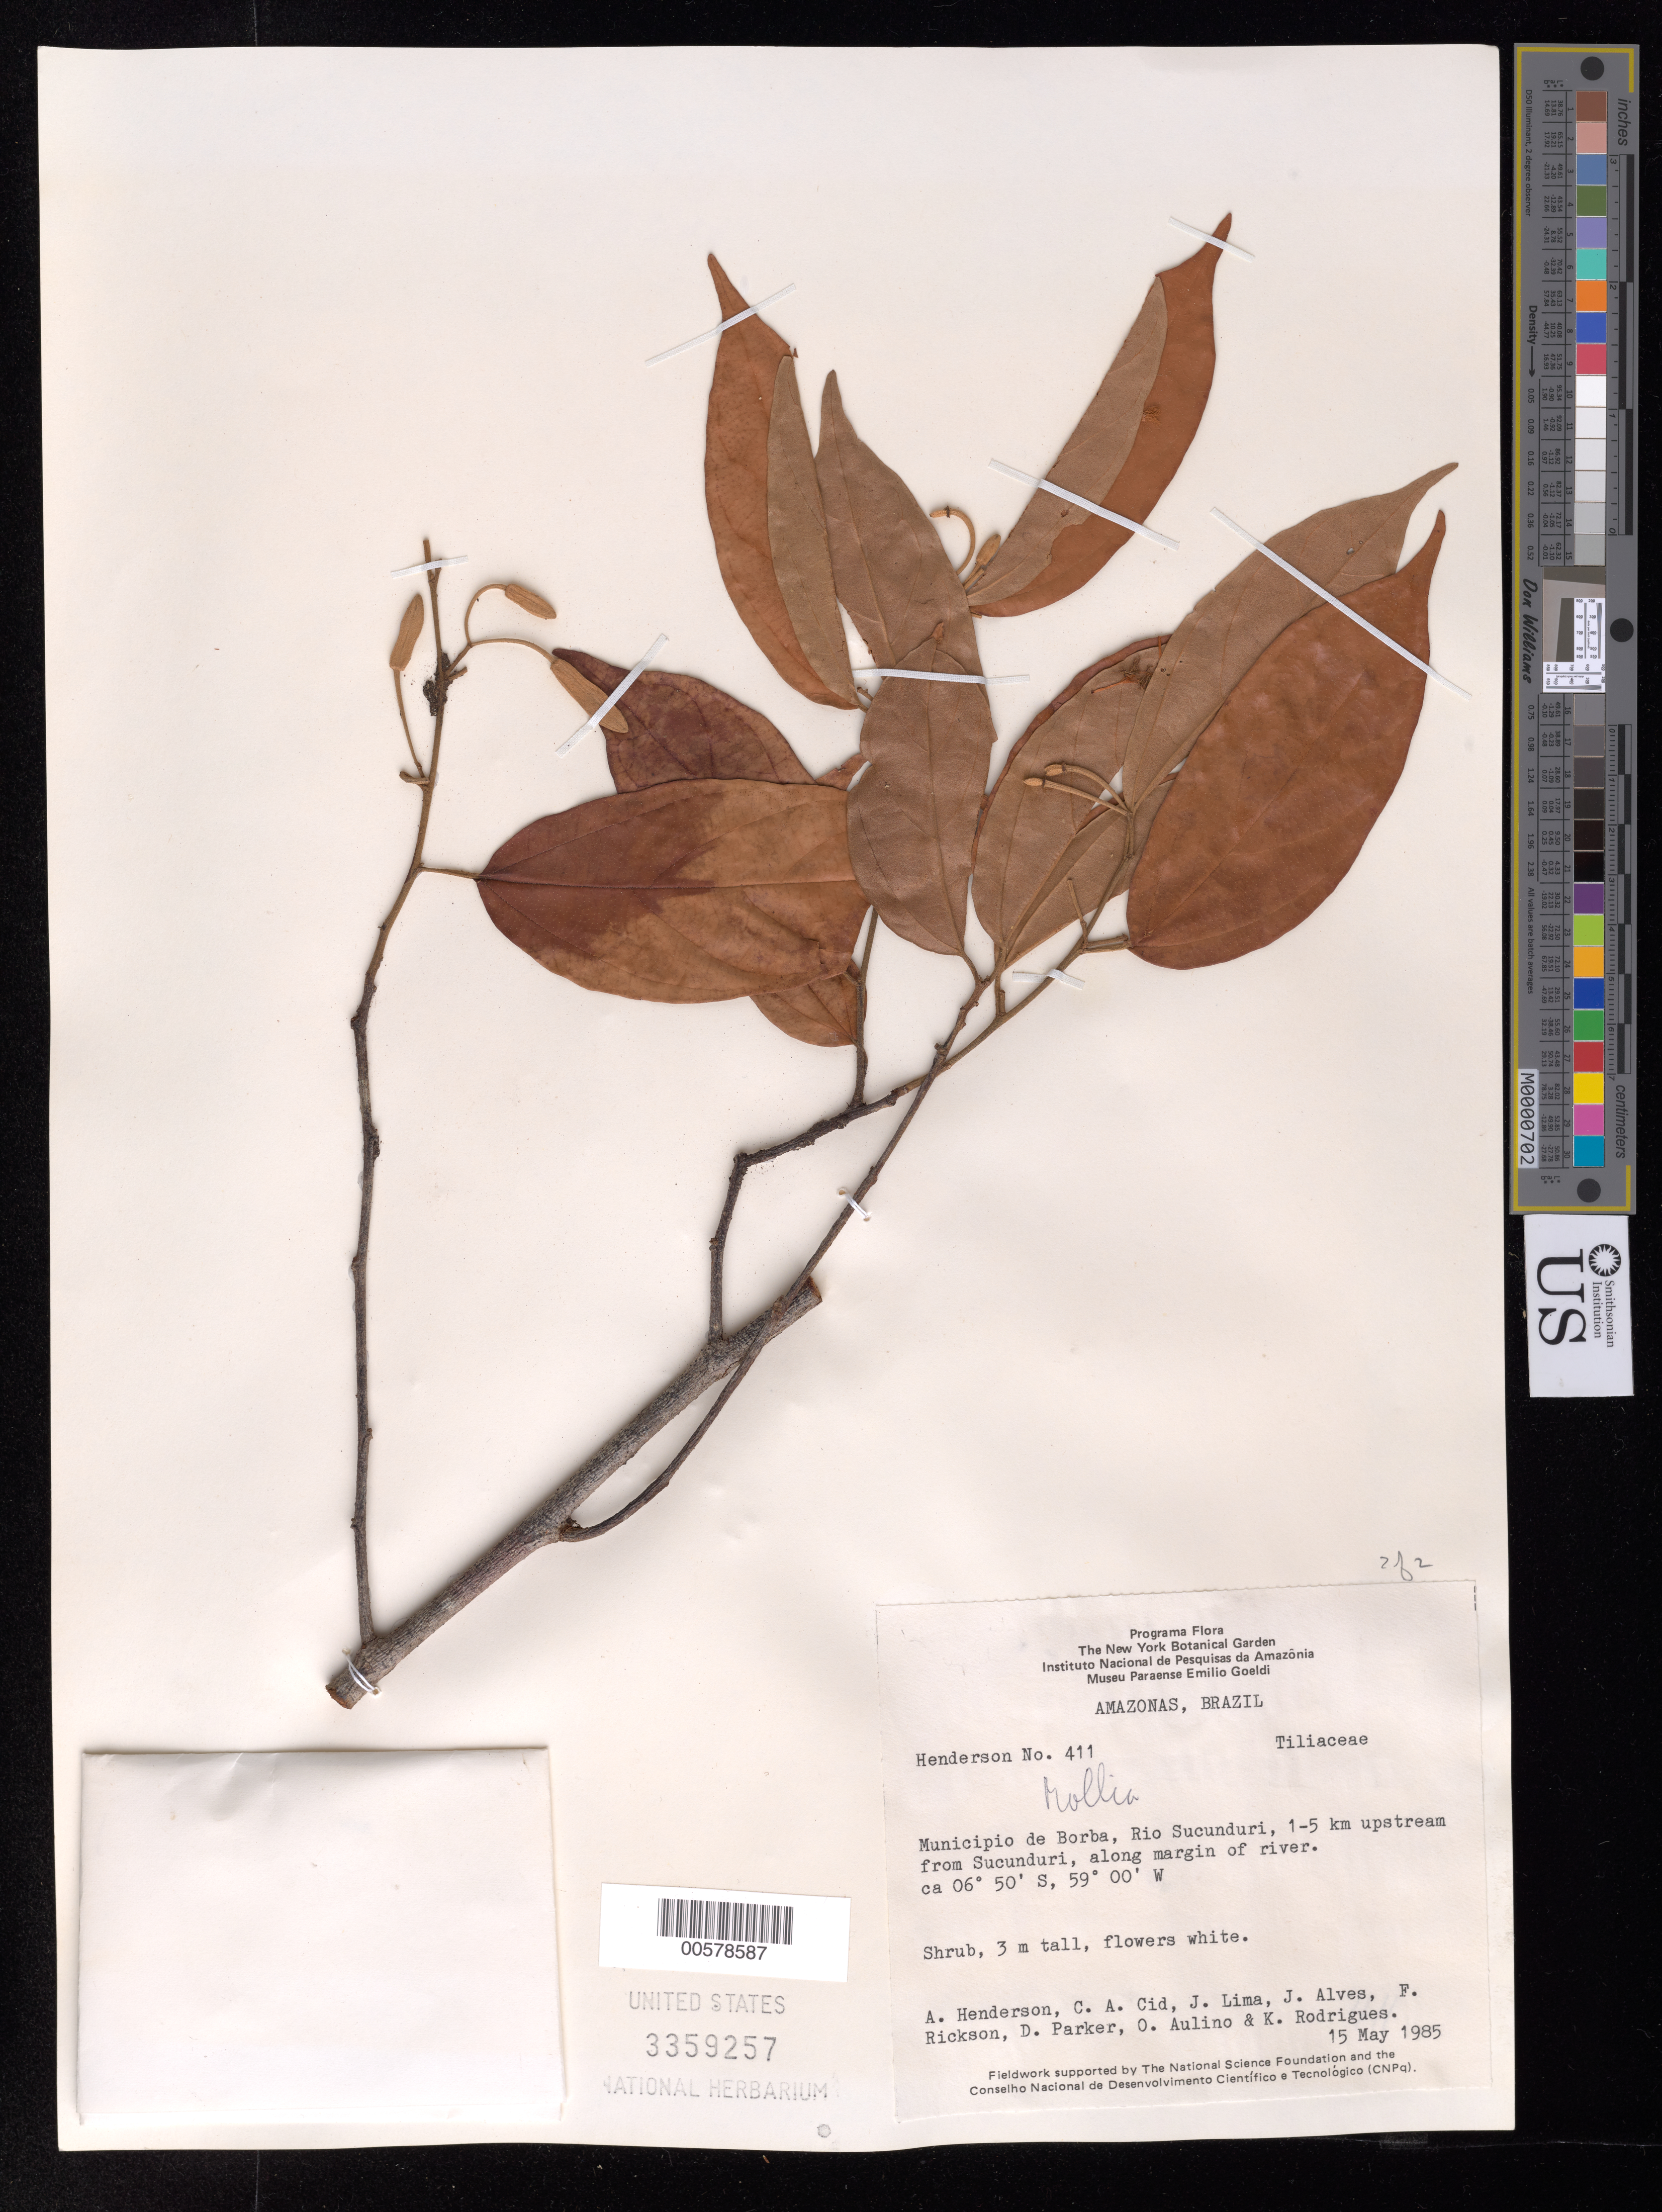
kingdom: Plantae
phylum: Tracheophyta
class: Magnoliopsida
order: Malvales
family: Malvaceae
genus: Mollia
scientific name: Mollia sphaerocarpa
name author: Gleason ex Record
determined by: Dorr, Laurence J., Curator (BOT), Smithsonian Institution - National Museum of Natural History (UNITED STATES)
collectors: A. J. Henderson, C. A. Cid Ferreira, J. Lima, J. Alves & F. R. Rickson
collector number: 411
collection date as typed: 15 May 1985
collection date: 1985-05-15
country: Brazil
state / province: Amazonas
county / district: Borba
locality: Rio Sucunduri, 1-5 km upstream from Sucunduri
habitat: Along margin of river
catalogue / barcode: US 3359257